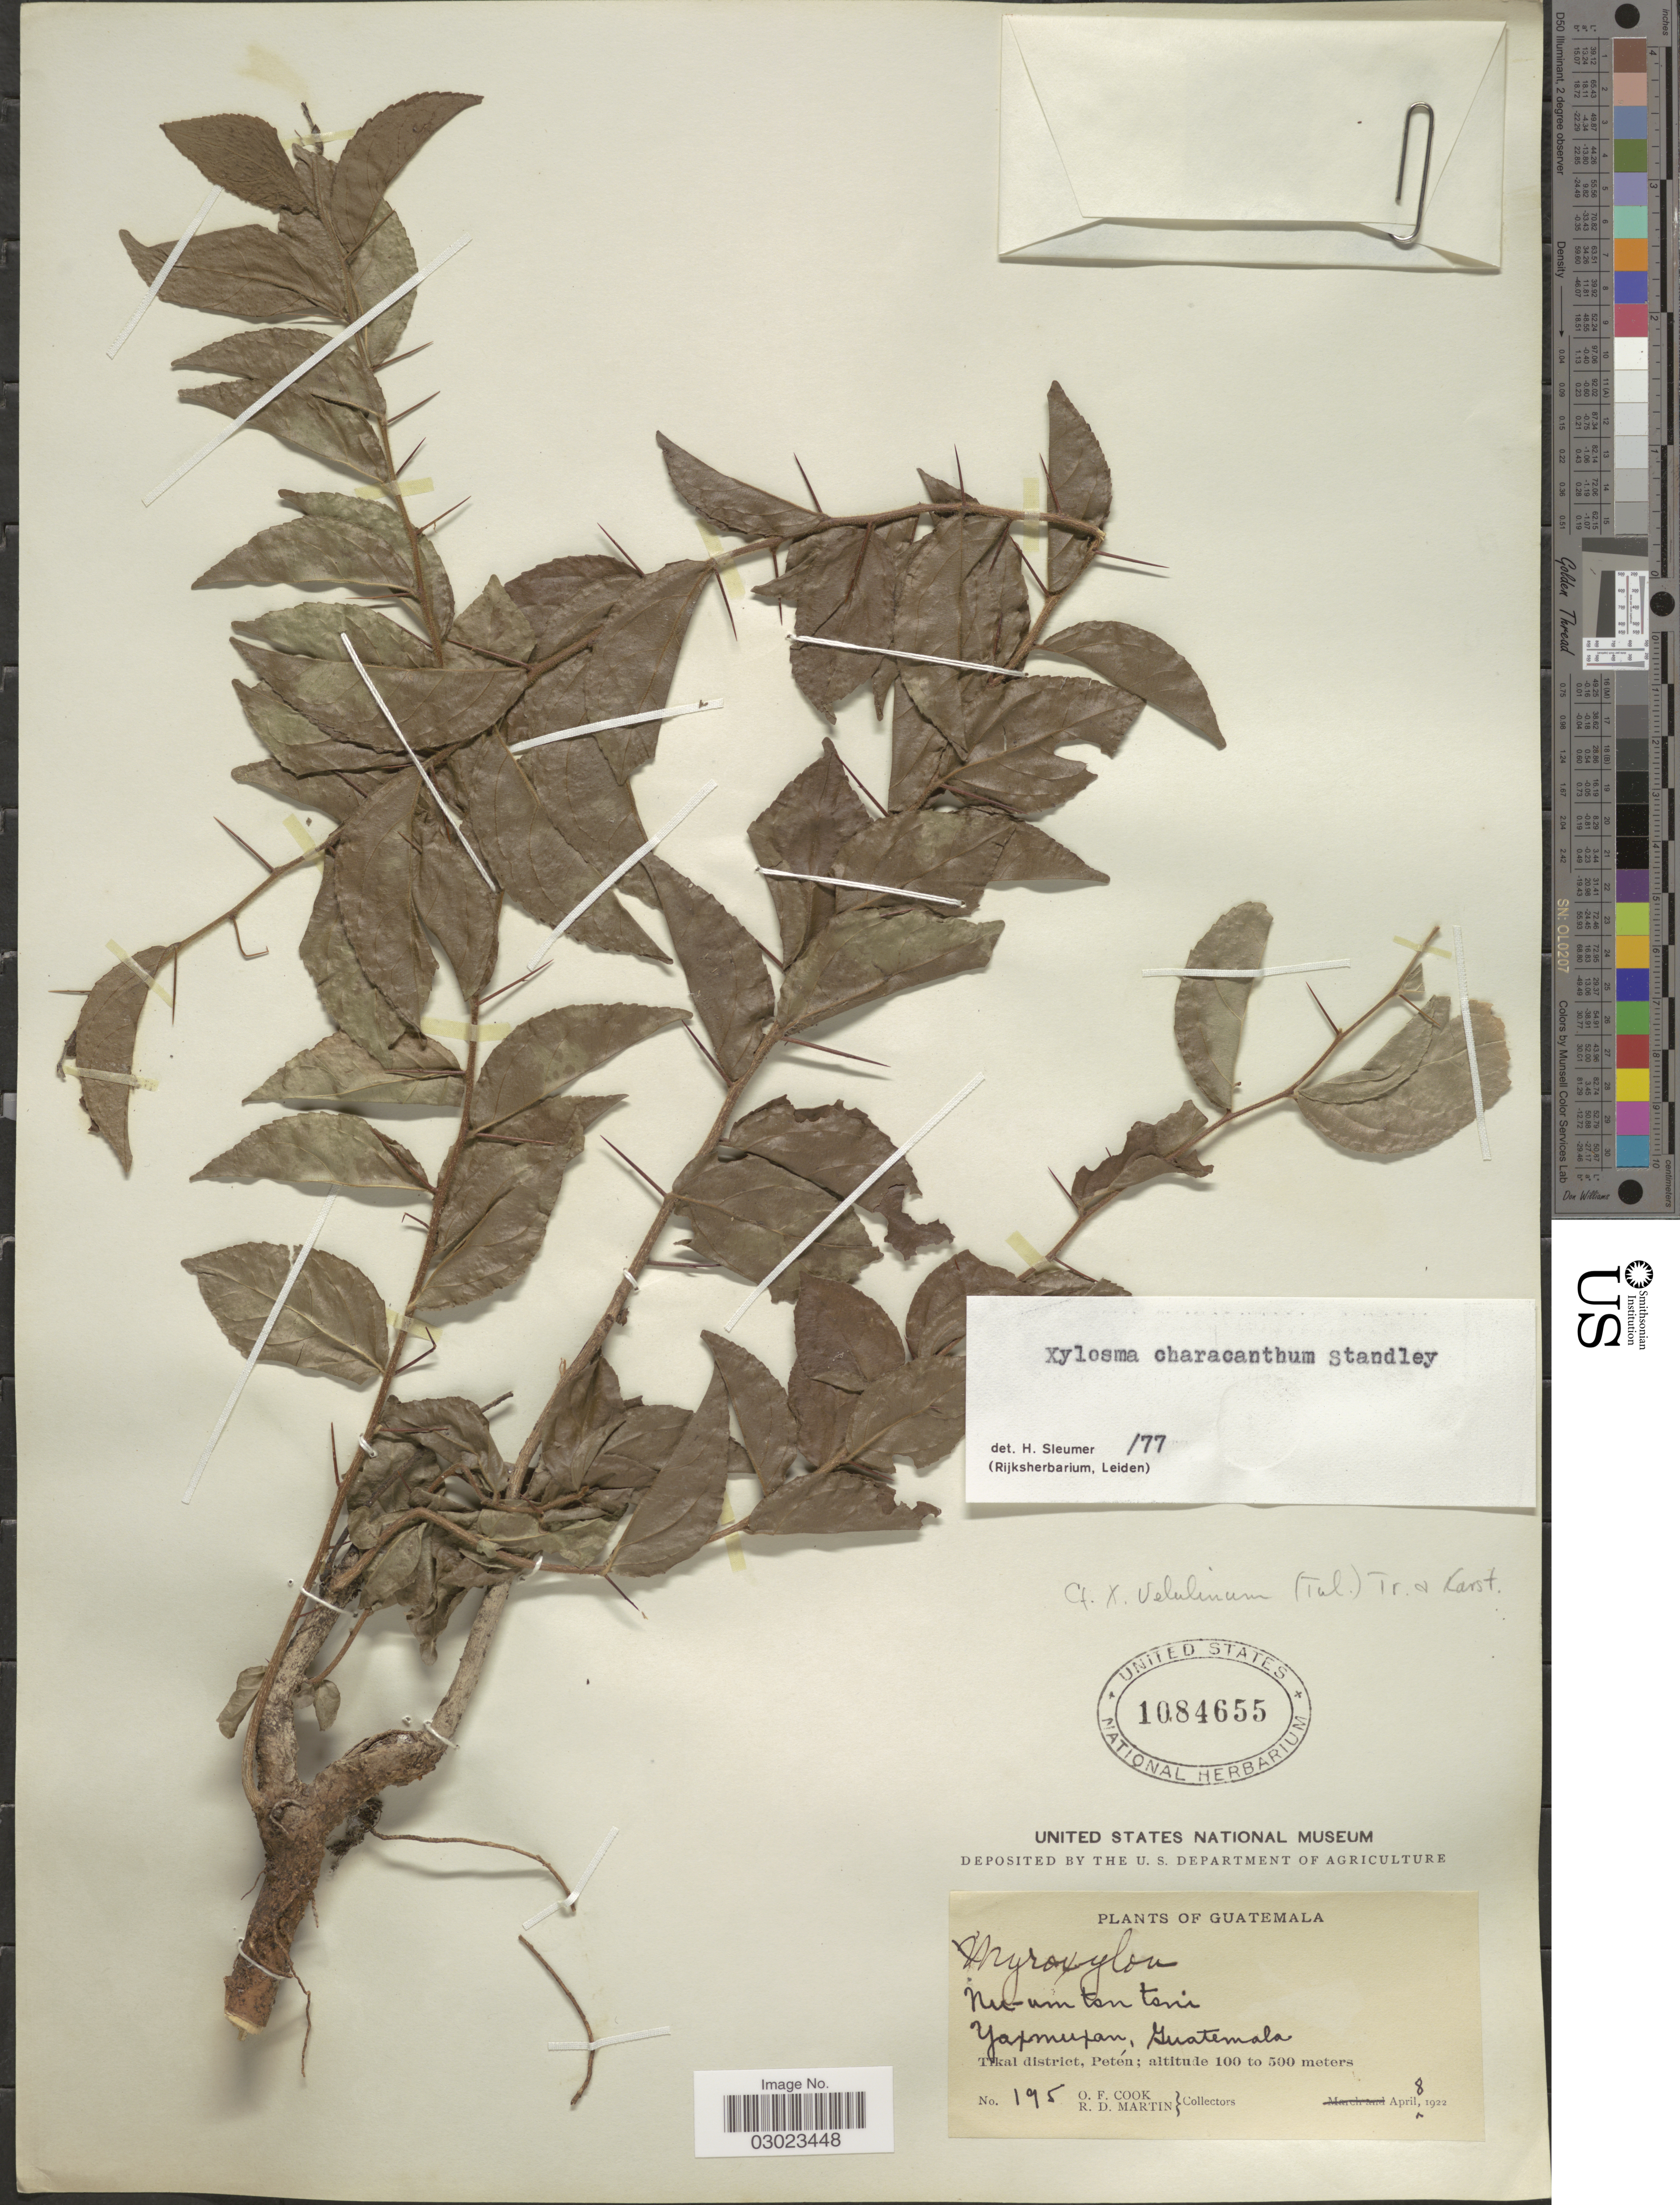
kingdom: Plantae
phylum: Tracheophyta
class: Magnoliopsida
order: Malpighiales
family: Salicaceae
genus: Xylosma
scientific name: Xylosma characantha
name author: Standl.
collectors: O. F. Cook & R. D. Martin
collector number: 195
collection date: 1922-04-08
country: Guatemala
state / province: El Petén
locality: Yaxmuxan, Tikal District, Petén.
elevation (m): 100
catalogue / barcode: US 1084655